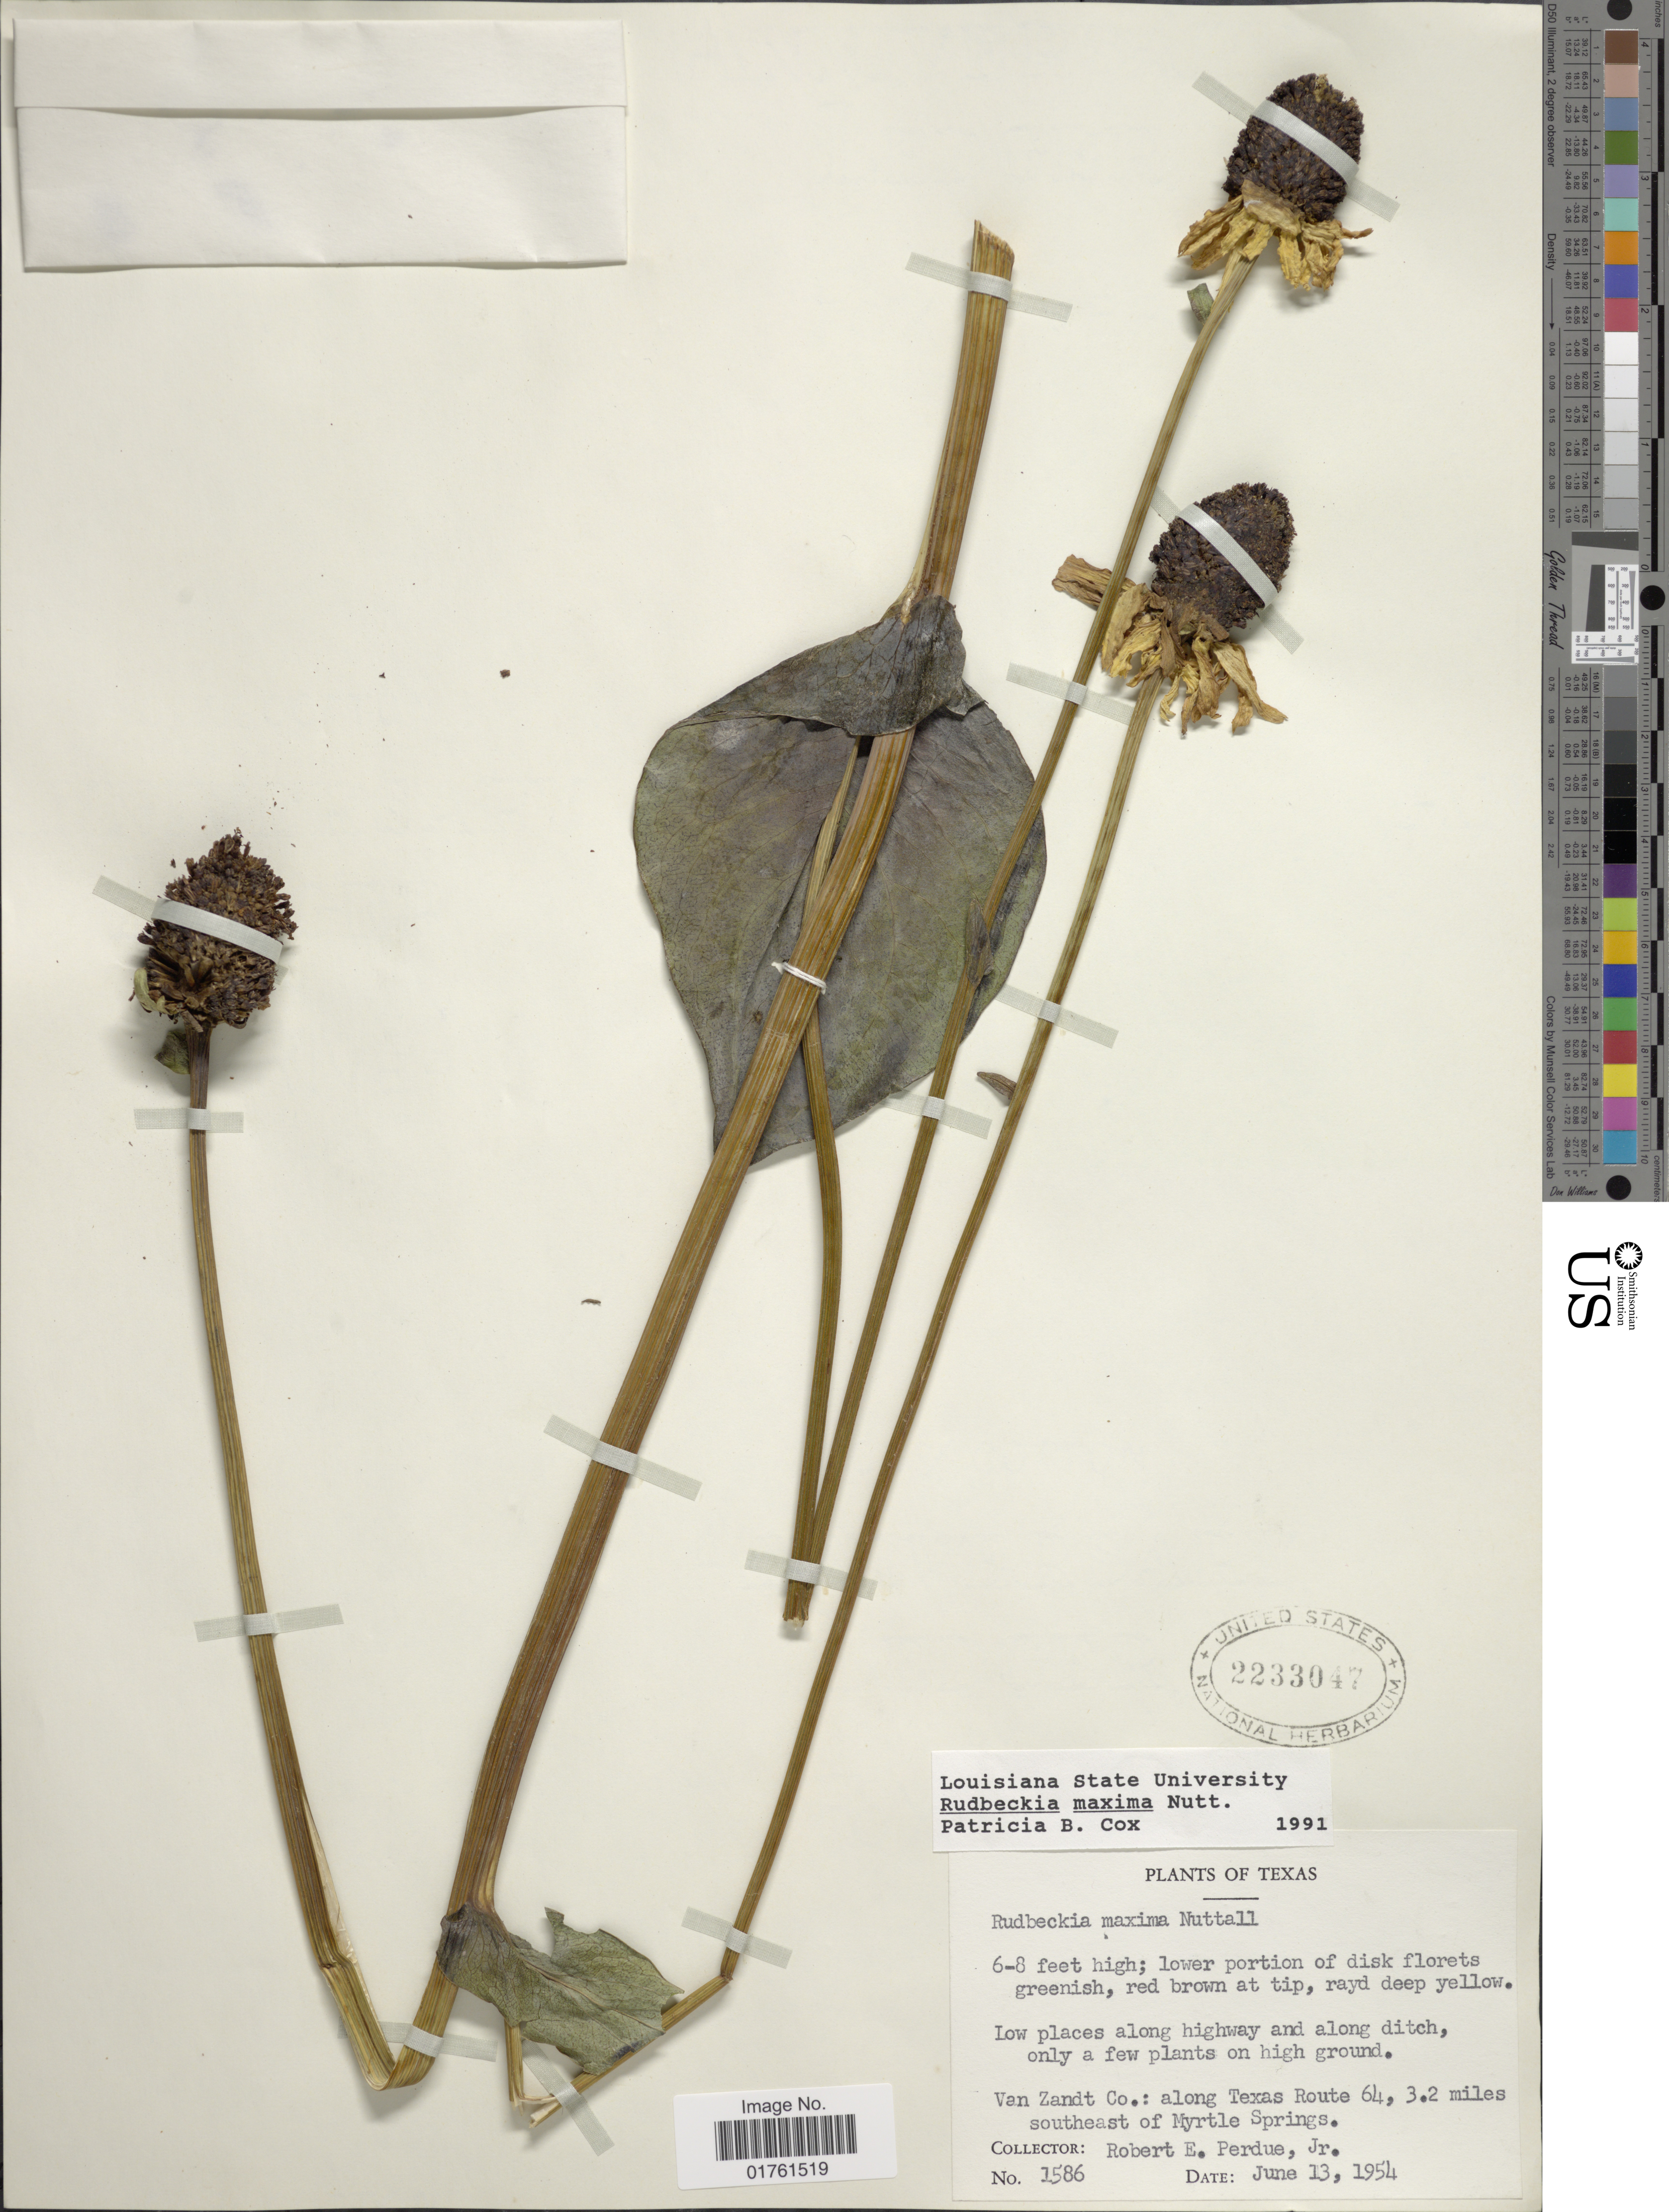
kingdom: Plantae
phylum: Tracheophyta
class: Magnoliopsida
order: Asterales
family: Asteraceae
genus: Rudbeckia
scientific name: Rudbeckia maxima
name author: Nutt.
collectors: R. E. Perdue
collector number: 1586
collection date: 1954-06-13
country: United States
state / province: Texas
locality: Low places along highway and along ditch, Van zandt Co: along Texas Route 64, 3.2 miles southeast of Myrtle Springs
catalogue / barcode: US 2233047